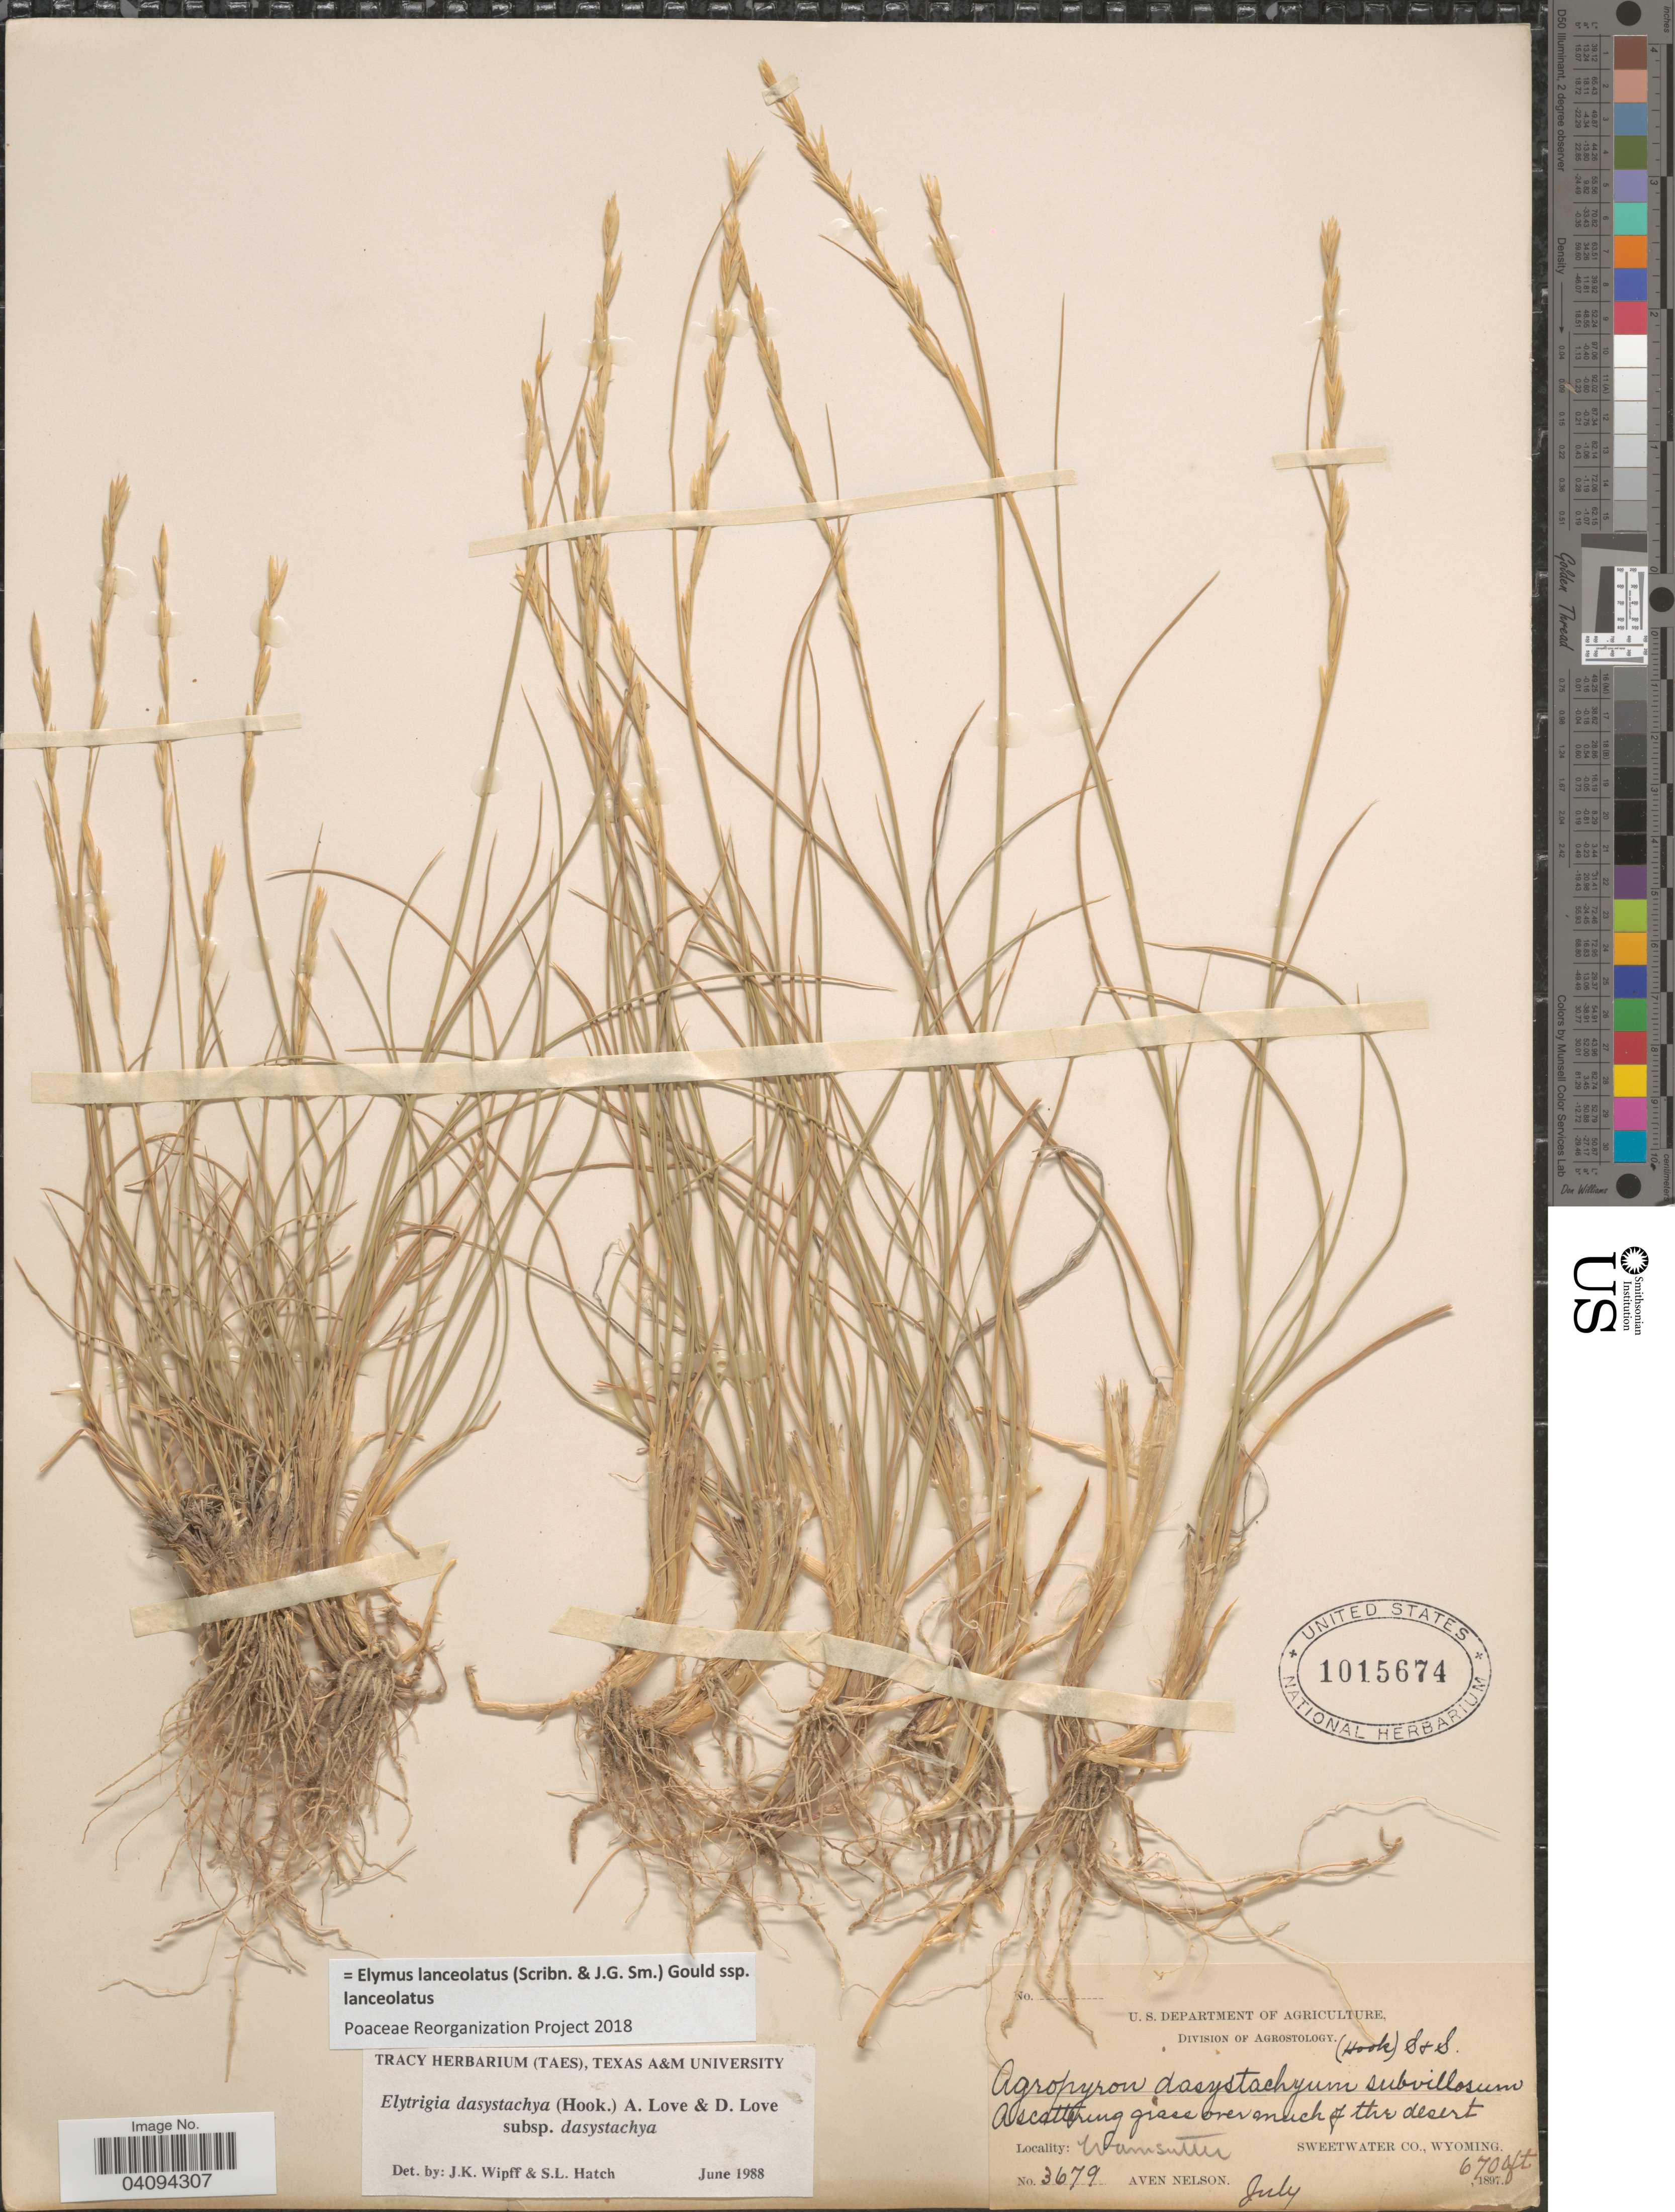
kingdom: Plantae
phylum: Tracheophyta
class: Liliopsida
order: Poales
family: Poaceae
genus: Elymus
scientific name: Elymus lanceolatus subsp. lanceolatus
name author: (Scribn. & J.G. Sm.) Gould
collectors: A. Nelson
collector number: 3679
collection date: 1897-07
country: United States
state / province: Wyoming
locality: A scattering grass over much of the desert. Wamsutter. Sweetwater Co.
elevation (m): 2042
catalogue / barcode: US 1015674